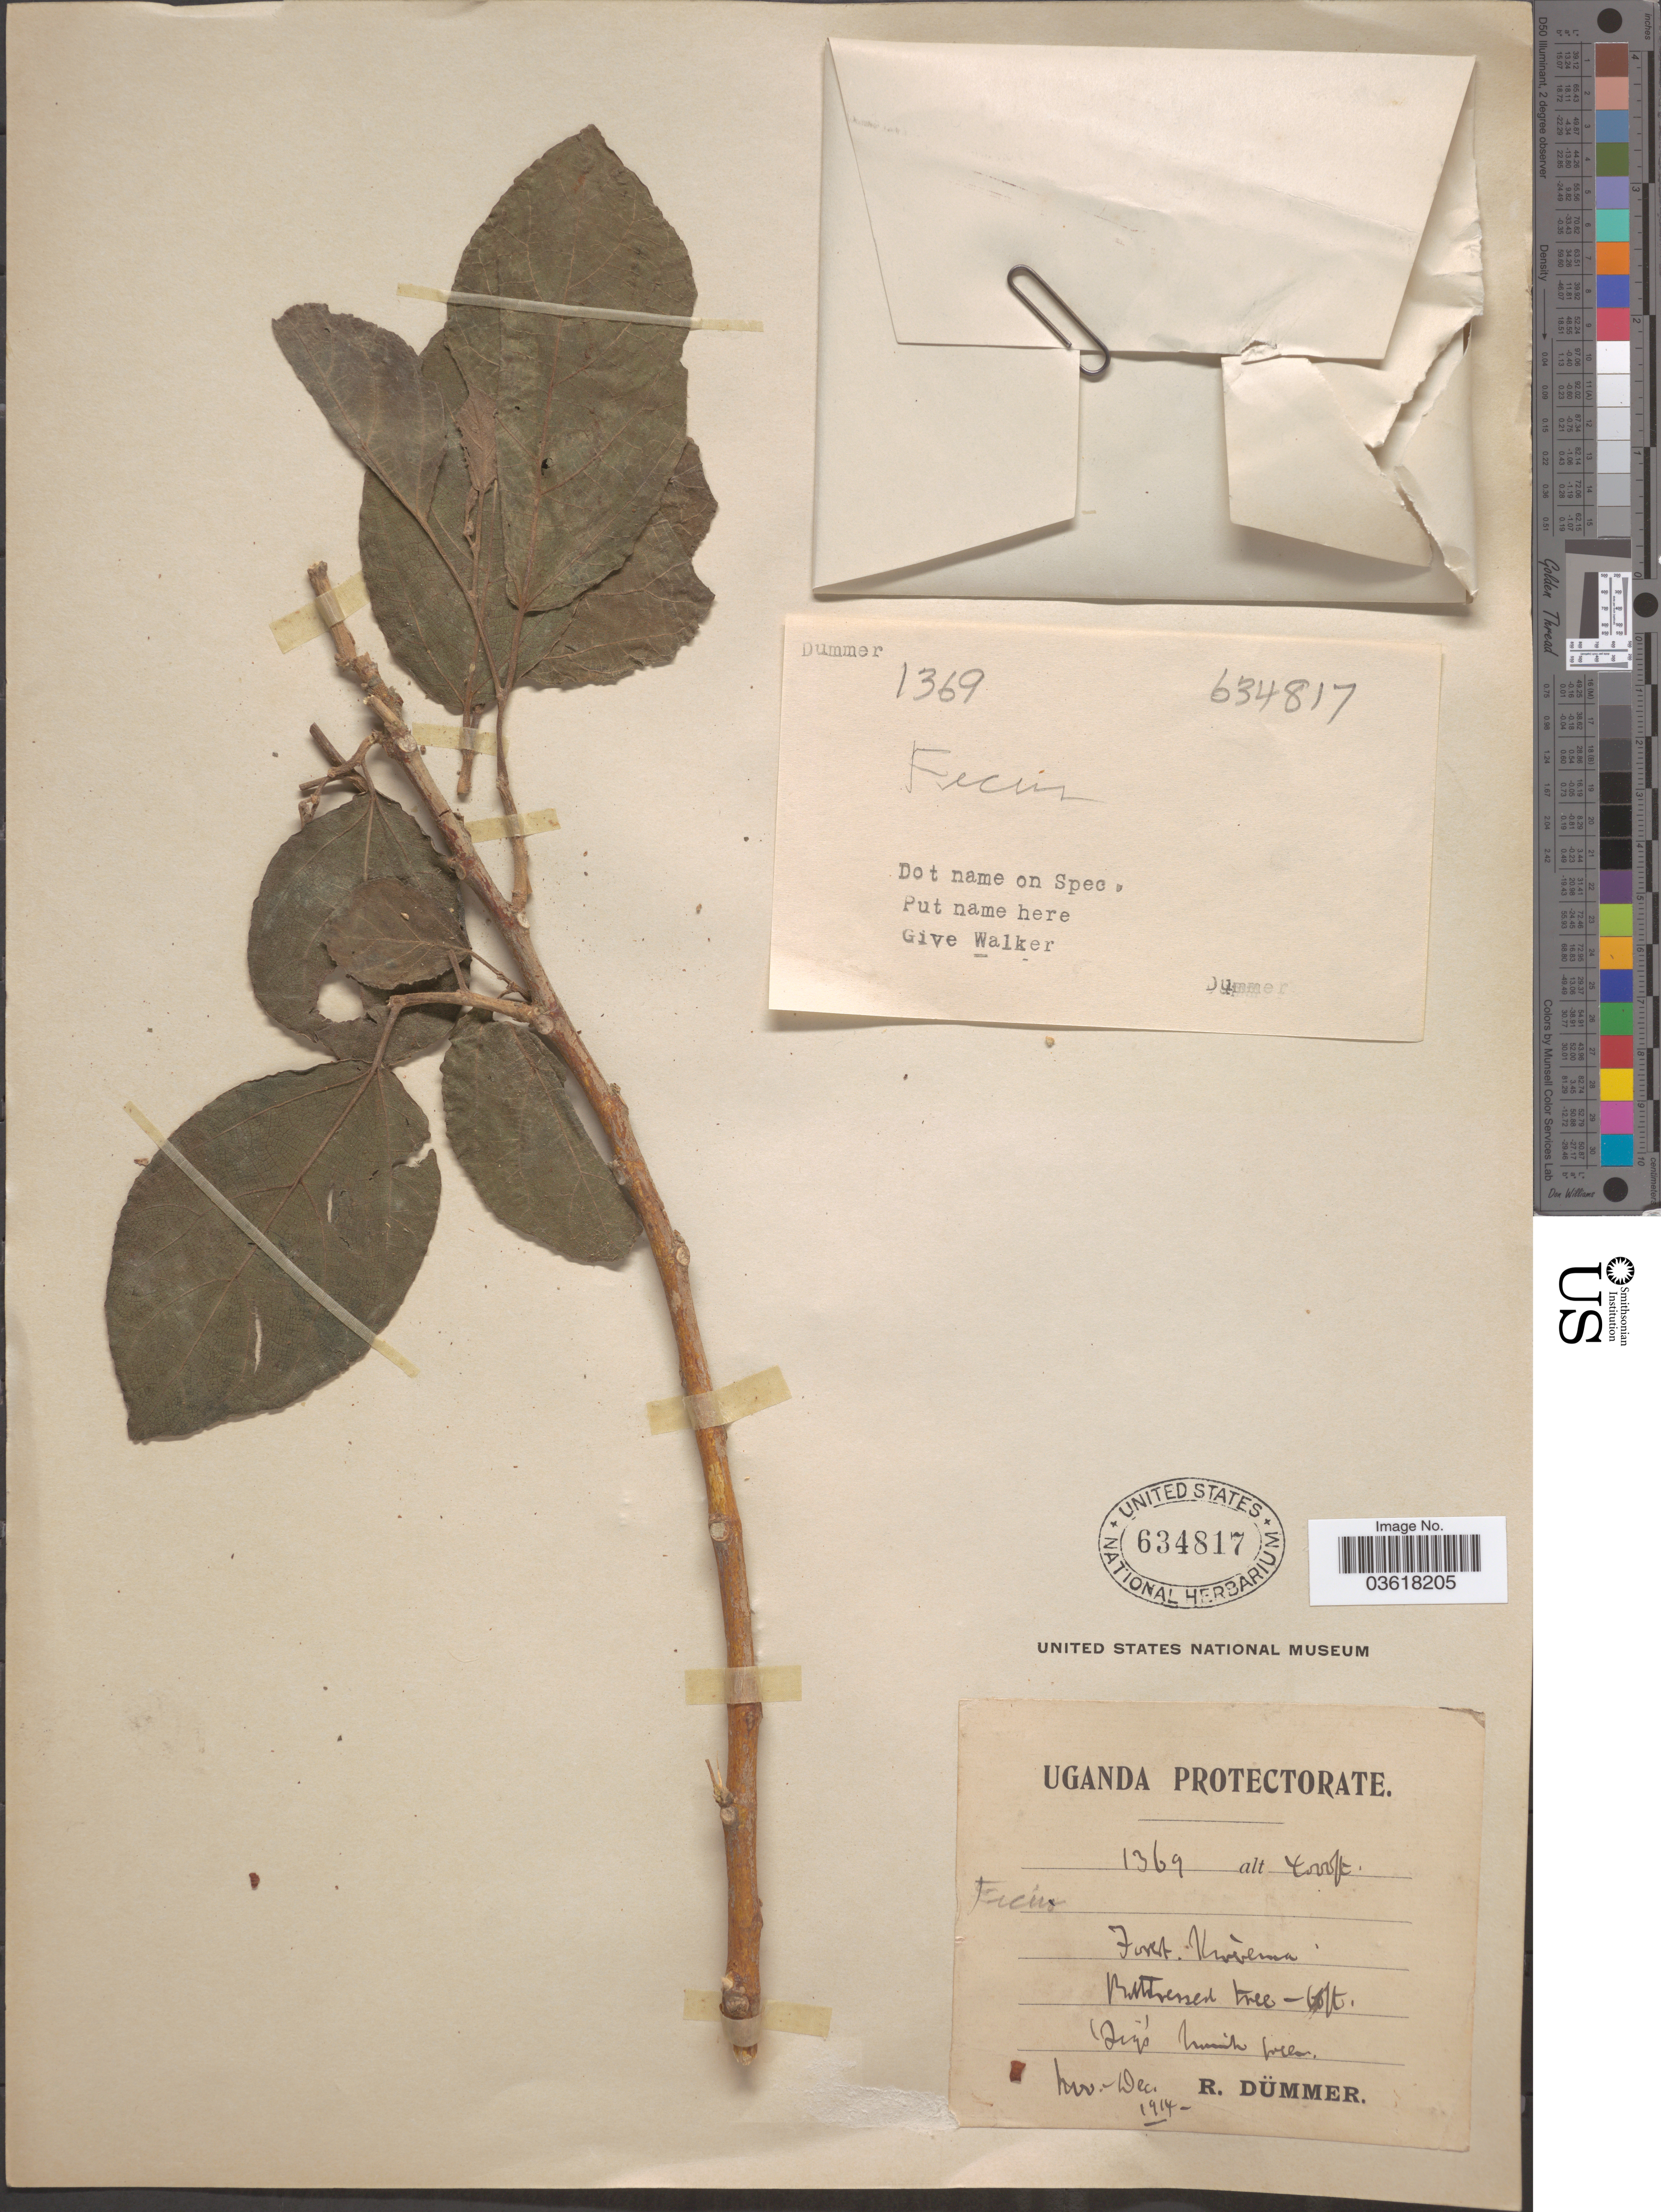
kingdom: Plantae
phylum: Tracheophyta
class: Magnoliopsida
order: Rosales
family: Moraceae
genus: Ficus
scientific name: Ficus sp.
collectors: R. A. Dümmer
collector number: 1369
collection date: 1914-11/1914-12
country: Uganda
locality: Uganda Protectorate. Forest. Kiwema.*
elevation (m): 1219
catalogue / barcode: US 634817